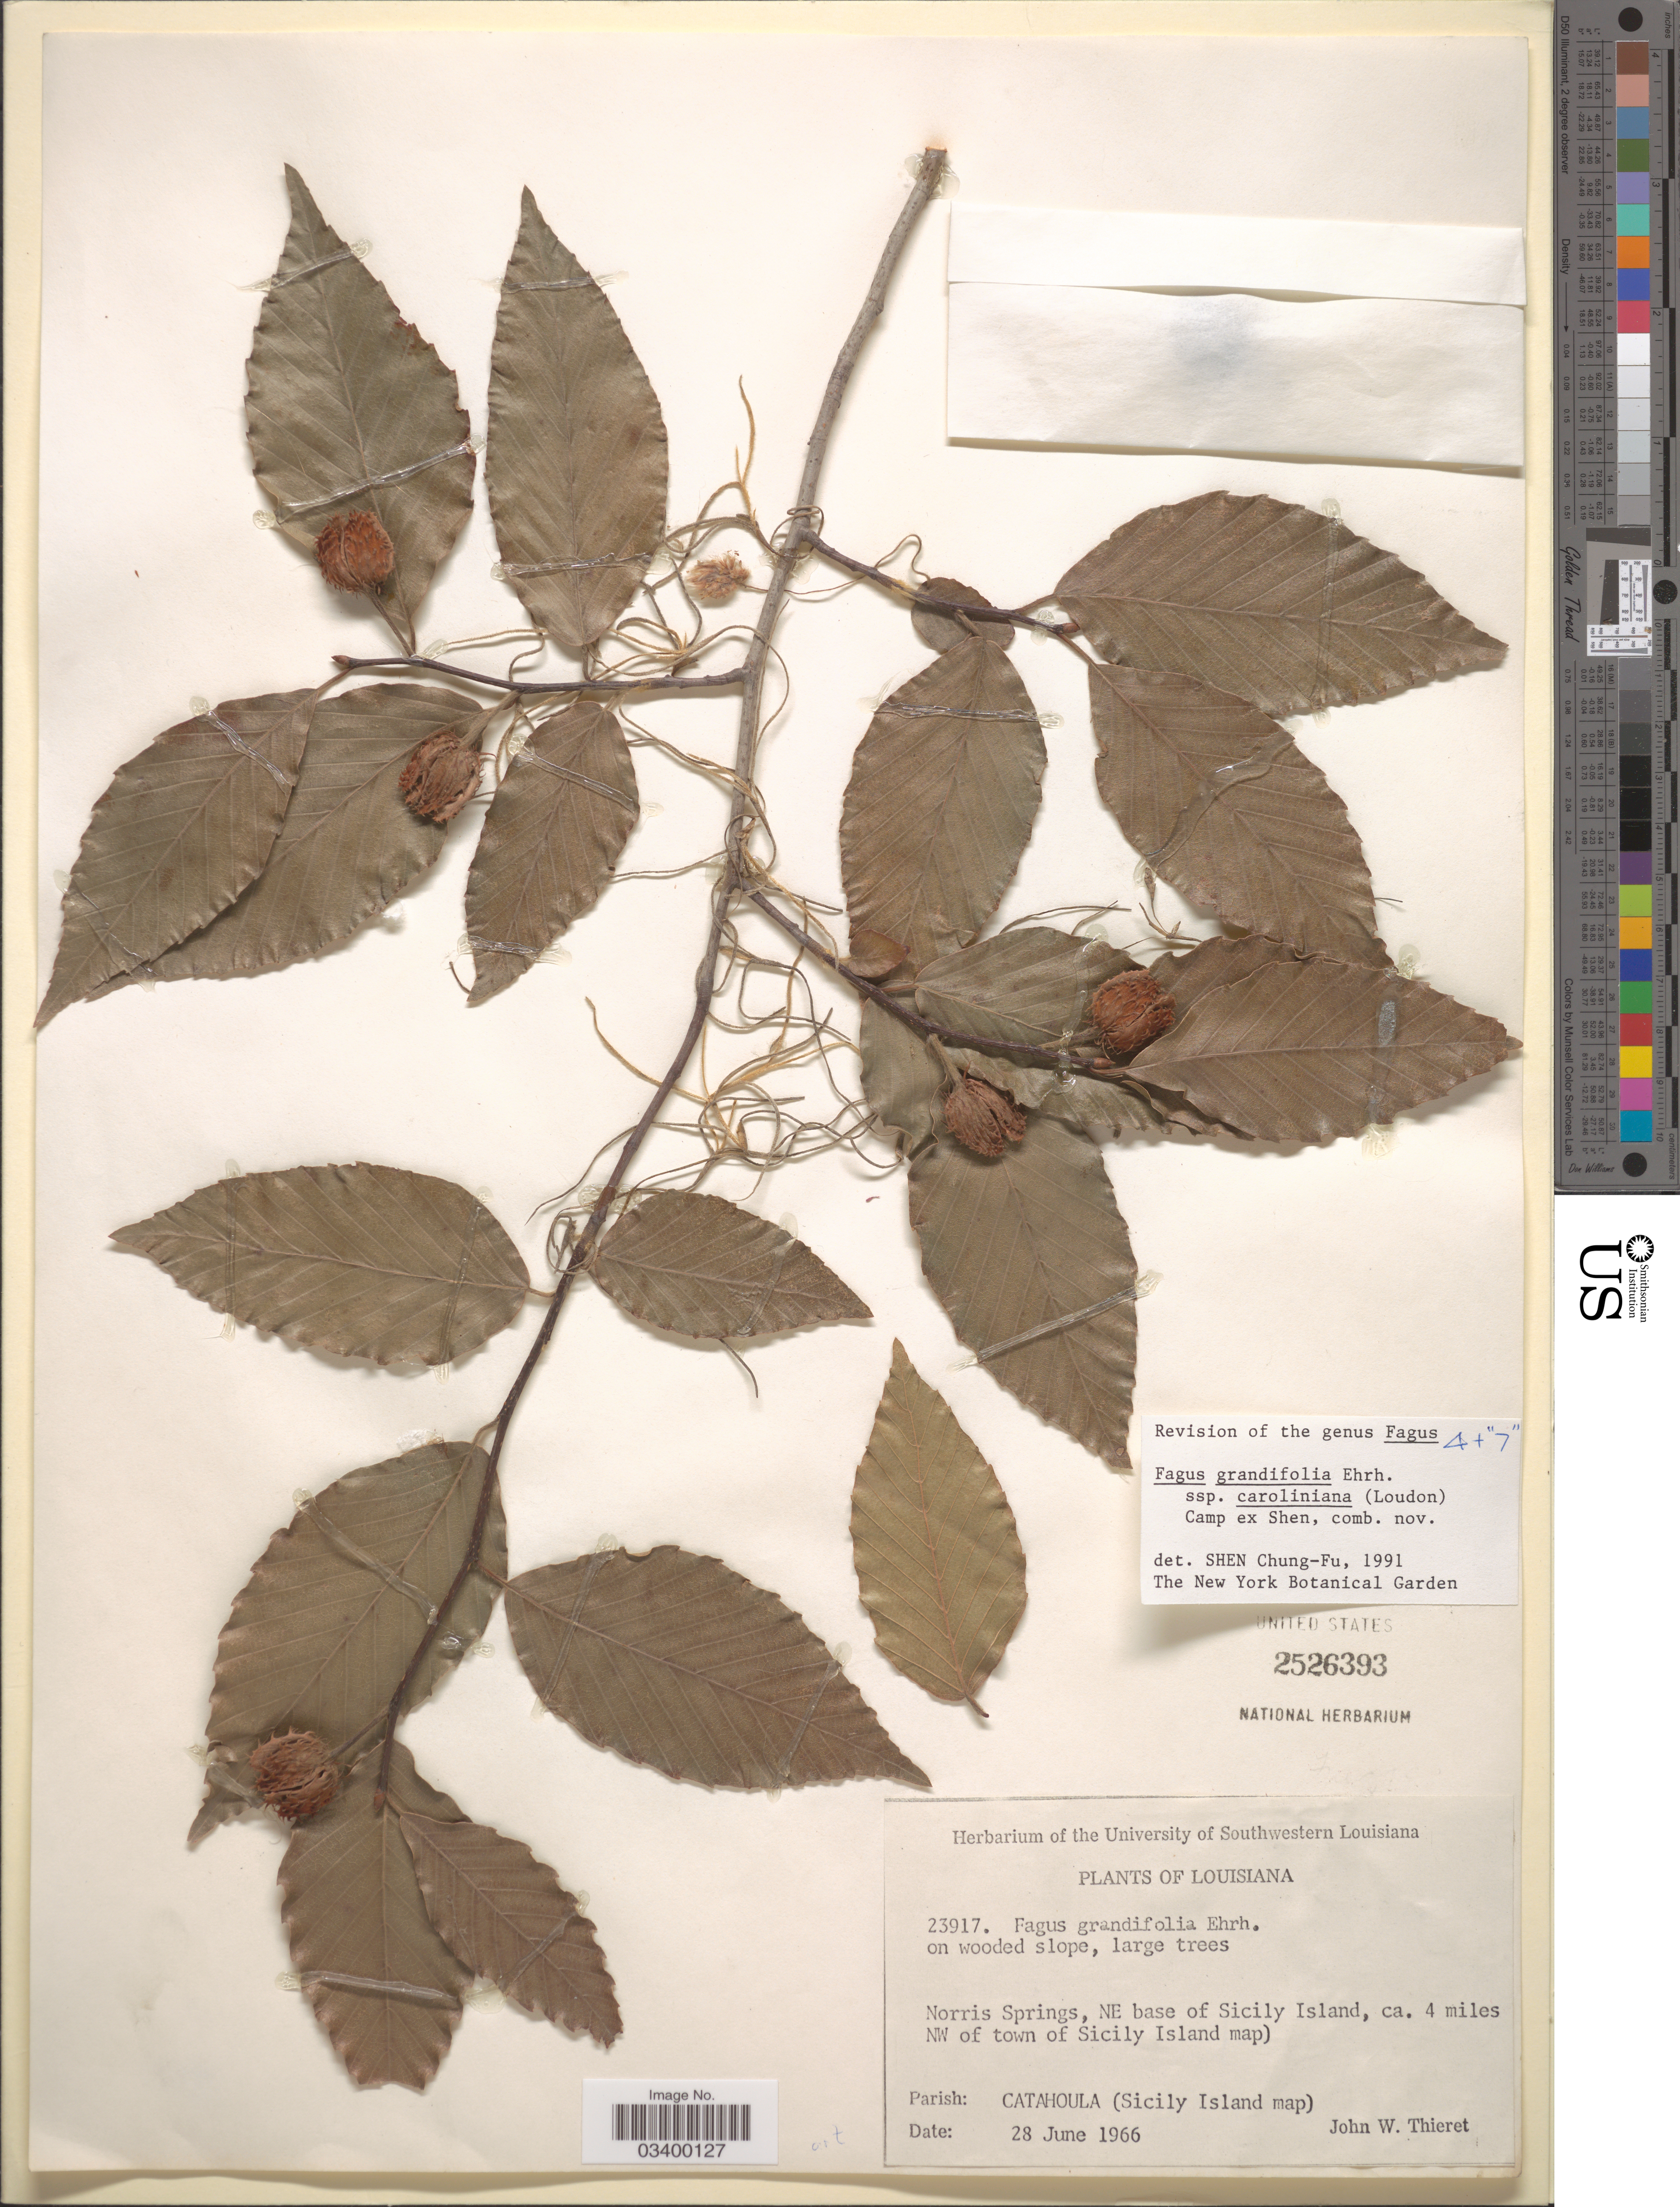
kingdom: Plantae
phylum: Tracheophyta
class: Magnoliopsida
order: Fagales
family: Fagaceae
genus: Fagus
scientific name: Fagus grandifolia subsp. caroliniana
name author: (Loudon) Fernald & Rehder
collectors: J. W. Thieret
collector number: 23917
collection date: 1966-06-28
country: United States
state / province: Louisiana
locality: Norris Springs, NE base of Sicily Island, ca. 4 miles NW of town of Sicily Island map). Parish: Catahoula (Sicily Island map).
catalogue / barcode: US 2526393